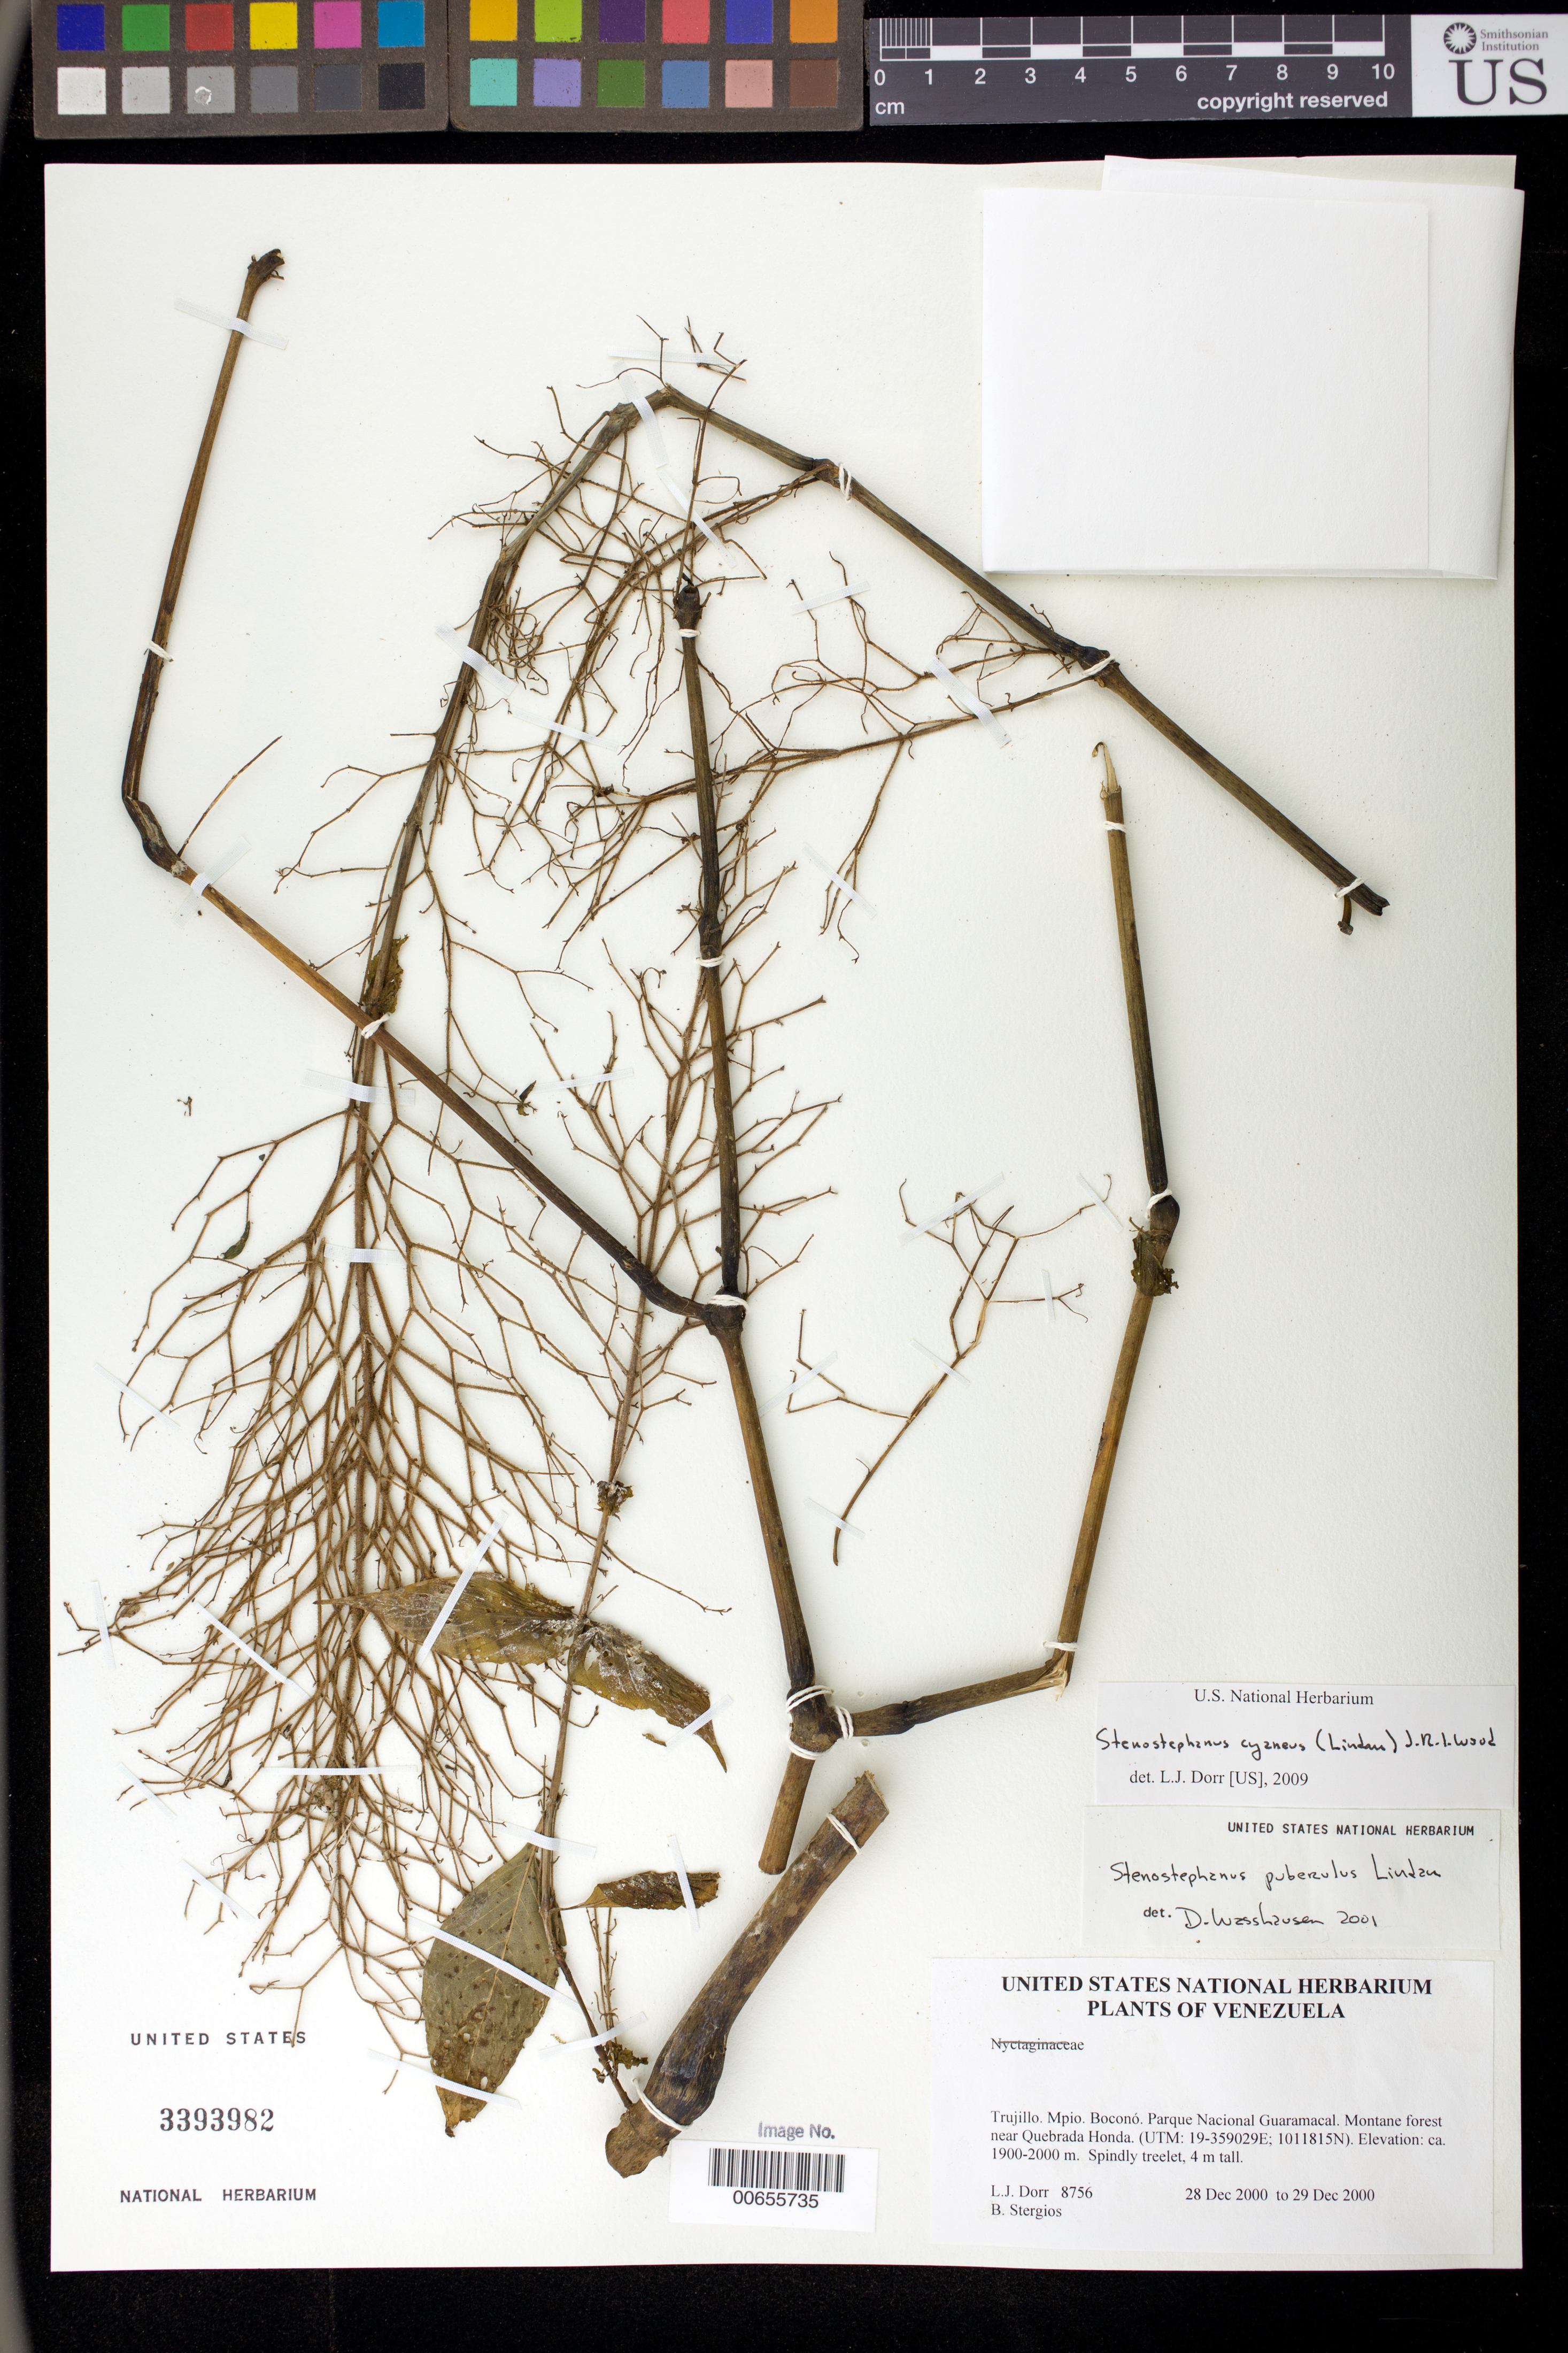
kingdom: Plantae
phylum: Tracheophyta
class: Magnoliopsida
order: Lamiales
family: Acanthaceae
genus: Stenostephanus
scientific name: Stenostephanus puberulus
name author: Lindau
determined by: Wasshausen, Dieter C., (BOT), Smithsonian Institution - National Museum of Natural History (UNITED STATES)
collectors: L. J. Dorr & B. G. Stergios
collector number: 8756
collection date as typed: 28 Dec 2000 to 29 Dec 2000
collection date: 2000-12-28/2000-12-29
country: Venezuela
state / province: Trujillo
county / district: Boconó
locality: Parque Nacional Guaramacal near Quebrada Honda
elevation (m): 1900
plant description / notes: CAS, PORT, US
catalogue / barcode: US 3393982